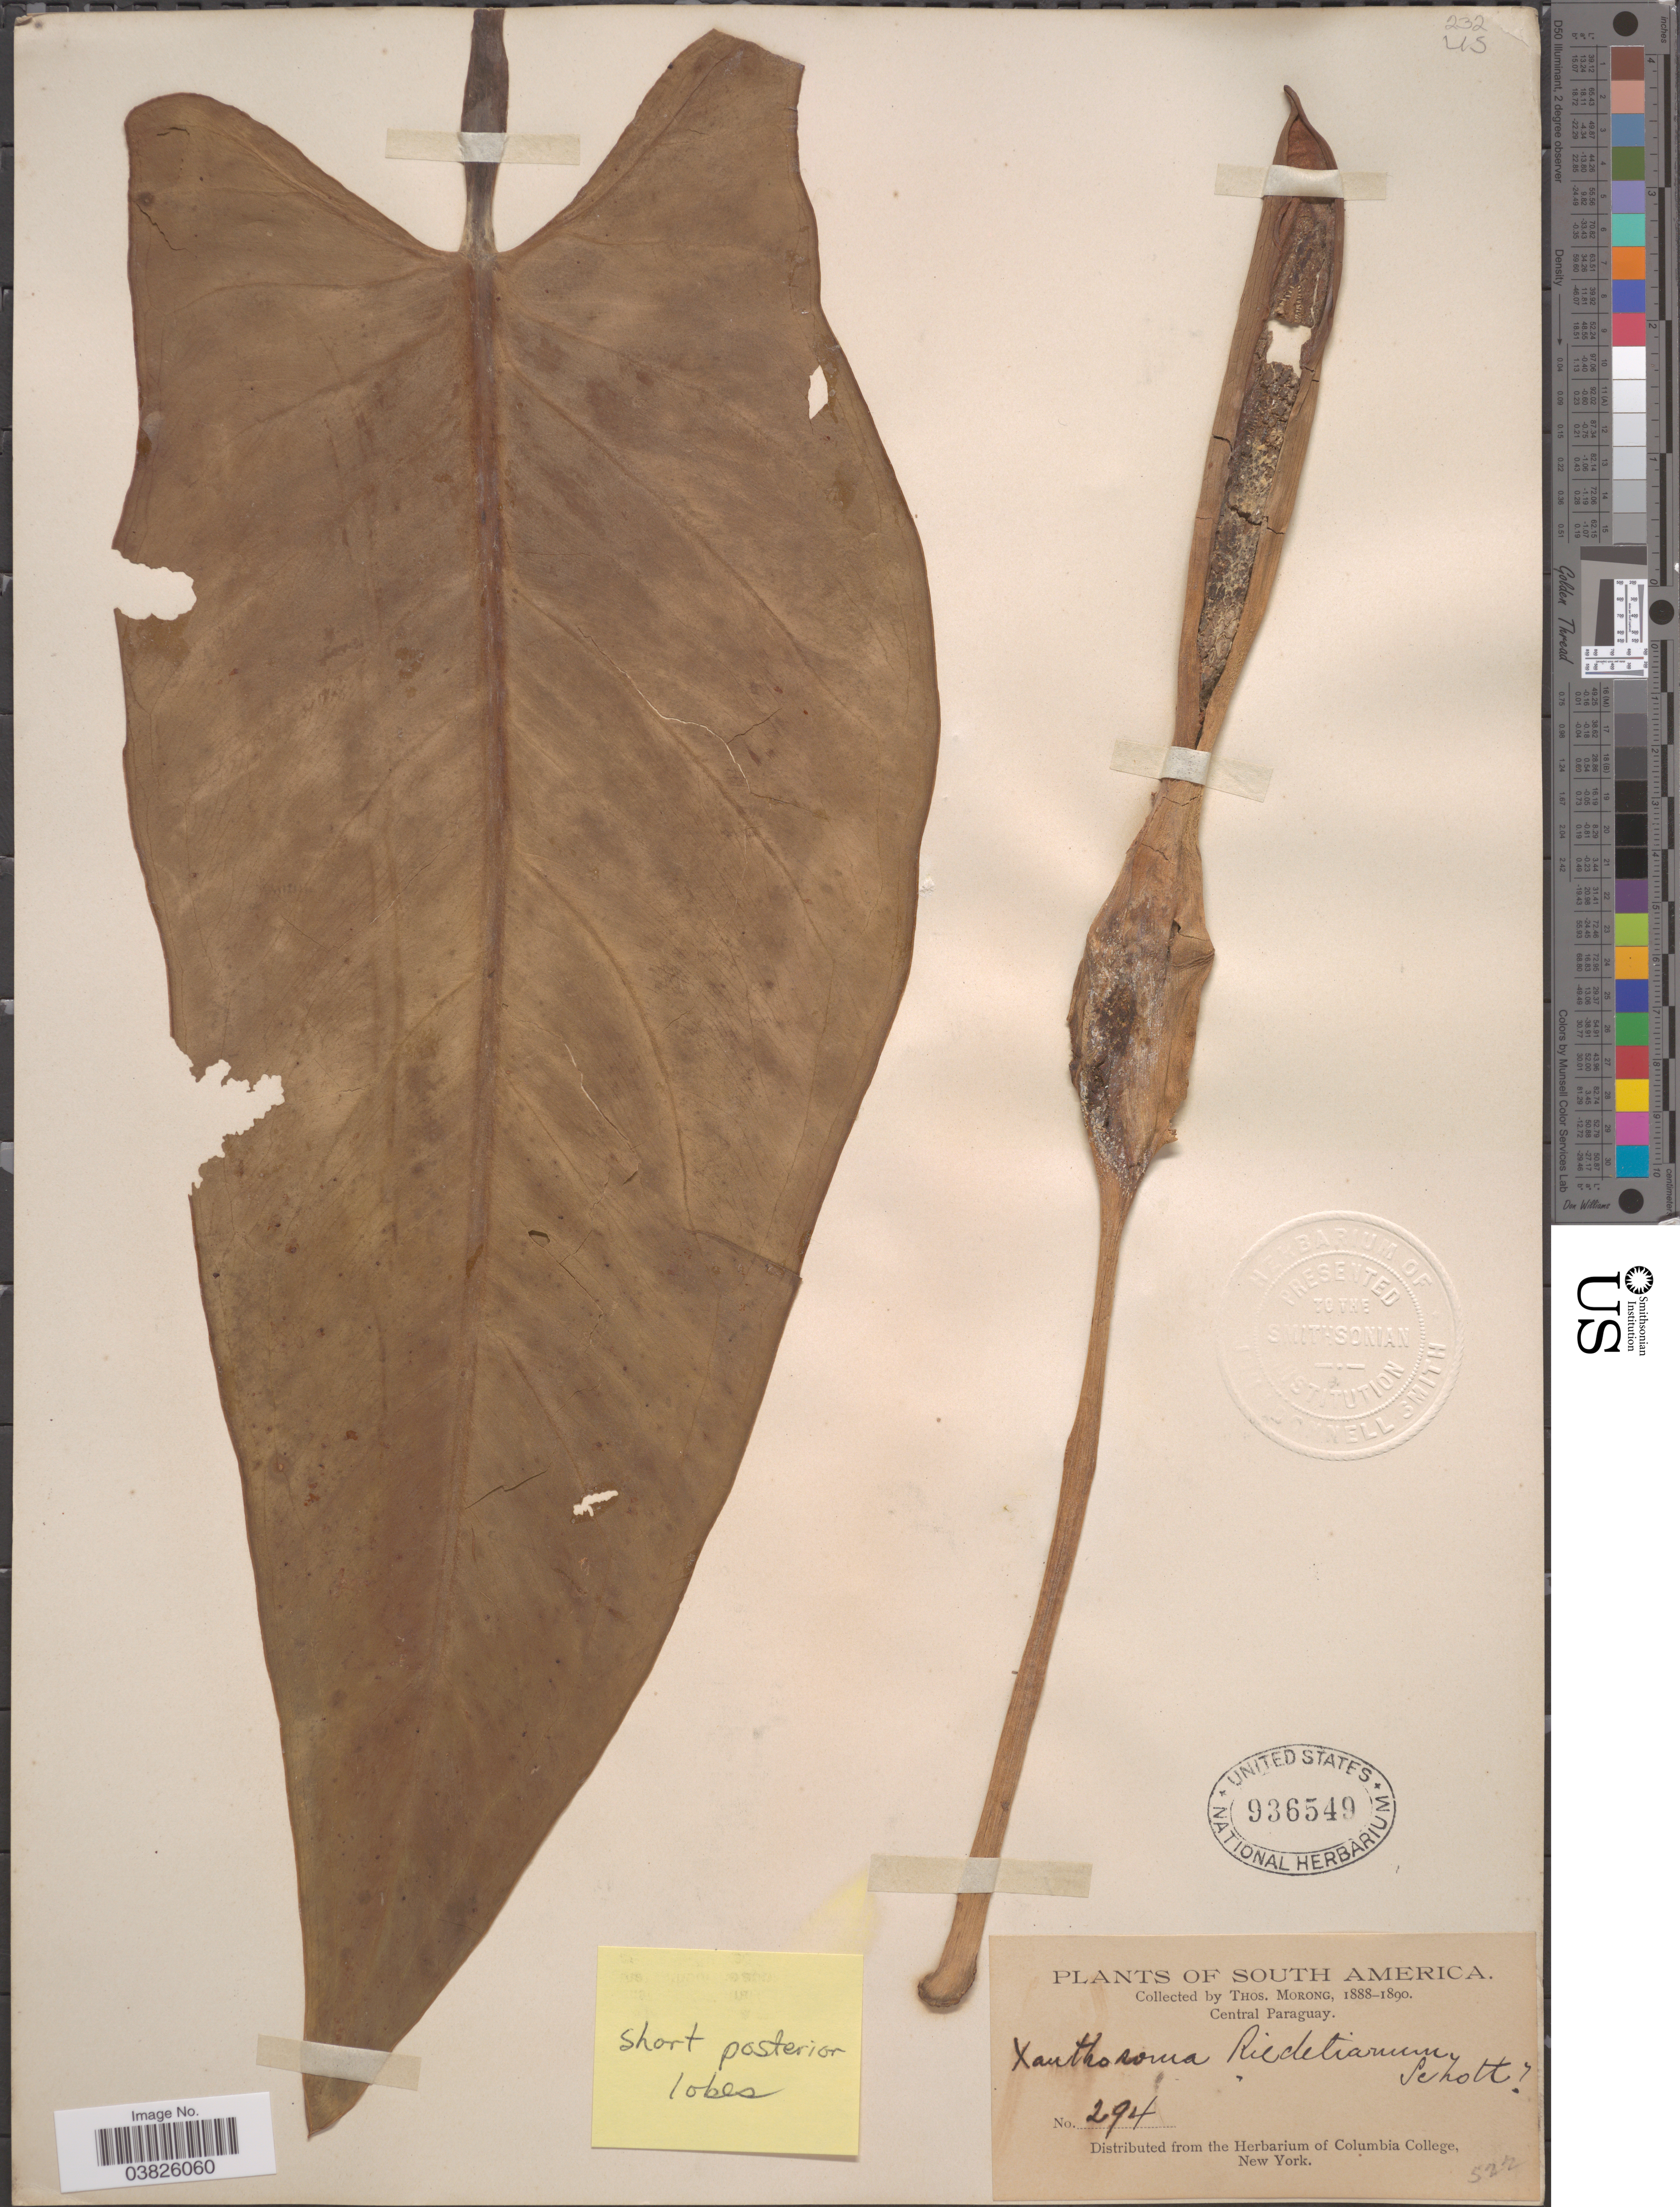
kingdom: Plantae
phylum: Tracheophyta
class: Liliopsida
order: Alismatales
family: Araceae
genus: Xanthosoma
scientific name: Xanthosoma riedelianum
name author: (Schott) Schott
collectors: ex herb. T. Morong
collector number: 294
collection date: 1888/1890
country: Paraguay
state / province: Central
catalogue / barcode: US 936549